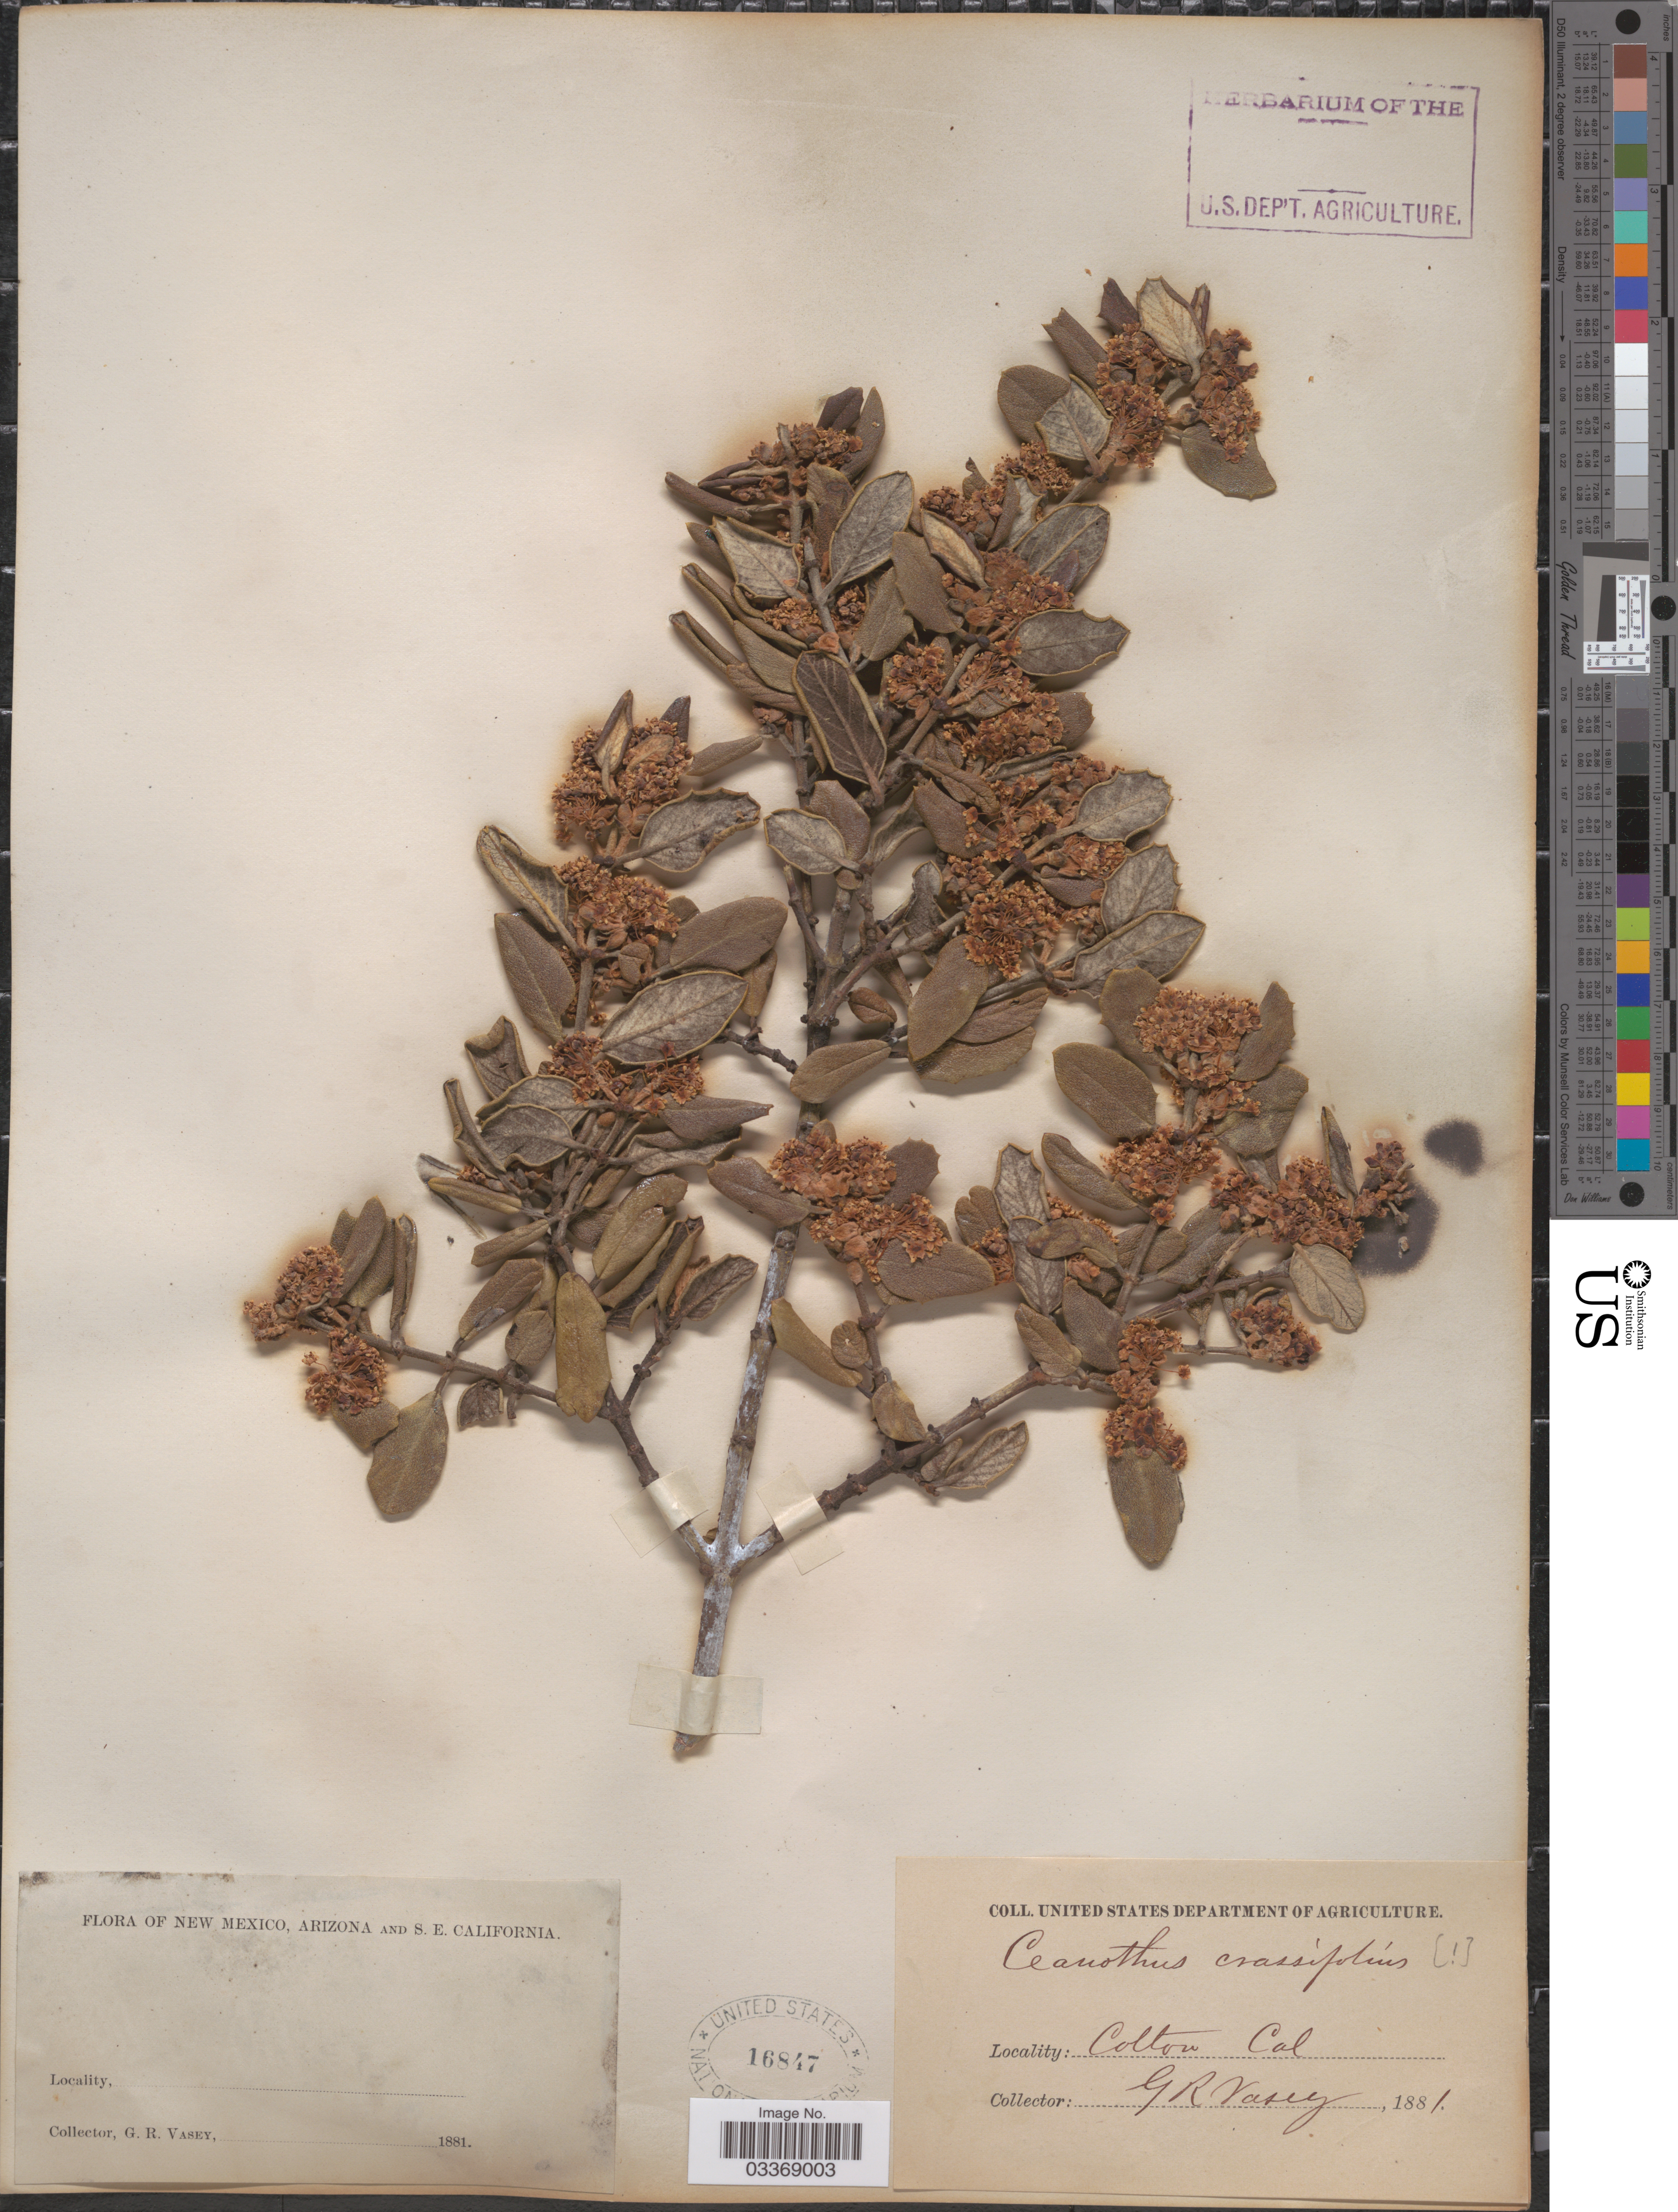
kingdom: Plantae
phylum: Tracheophyta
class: Magnoliopsida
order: Rosales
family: Rhamnaceae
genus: Ceanothus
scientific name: Ceanothus crassifolius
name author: Torr.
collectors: G. R. Vasey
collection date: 1881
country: United States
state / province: California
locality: Colton.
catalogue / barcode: US 16847